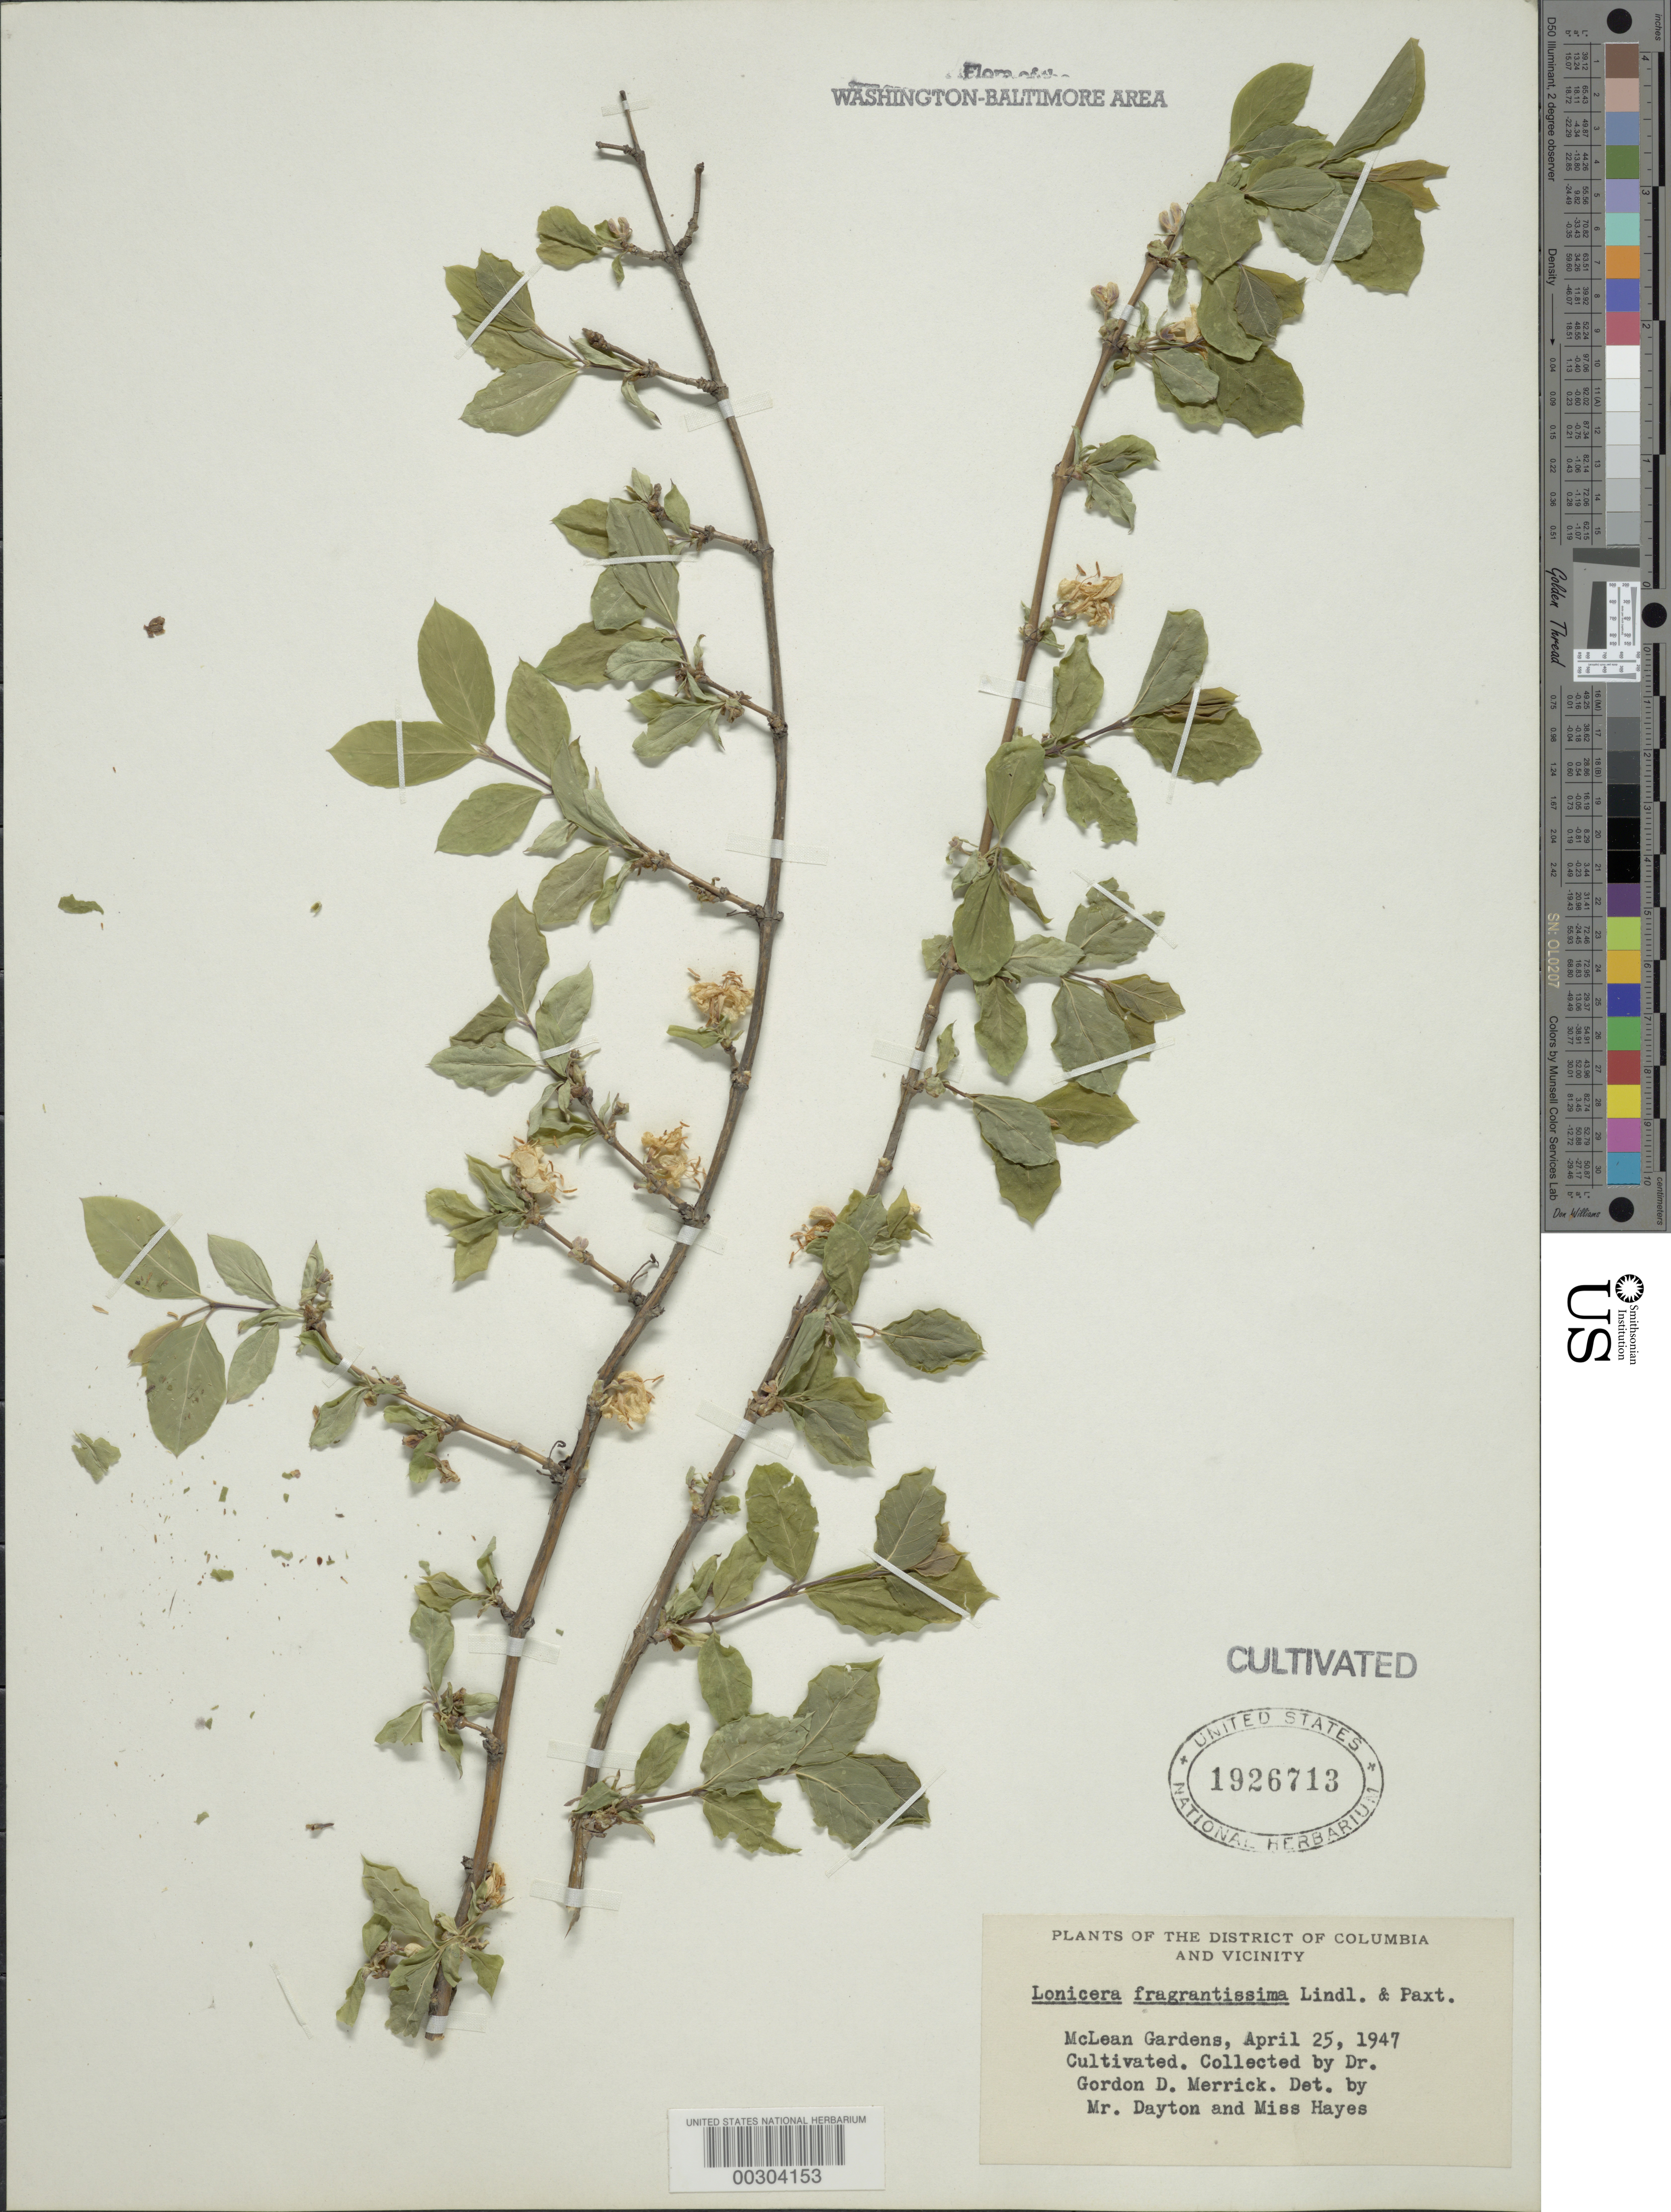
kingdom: Plantae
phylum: Tracheophyta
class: Magnoliopsida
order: Dipsacales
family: Caprifoliaceae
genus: Lonicera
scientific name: Lonicera fragrantissima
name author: Lindl. & Paxt.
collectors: G. Merrick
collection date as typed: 25 Apr 1947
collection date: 1947-04-25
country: United States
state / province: Virginia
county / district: Fairfax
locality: Mclean gardens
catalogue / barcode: US 1926713